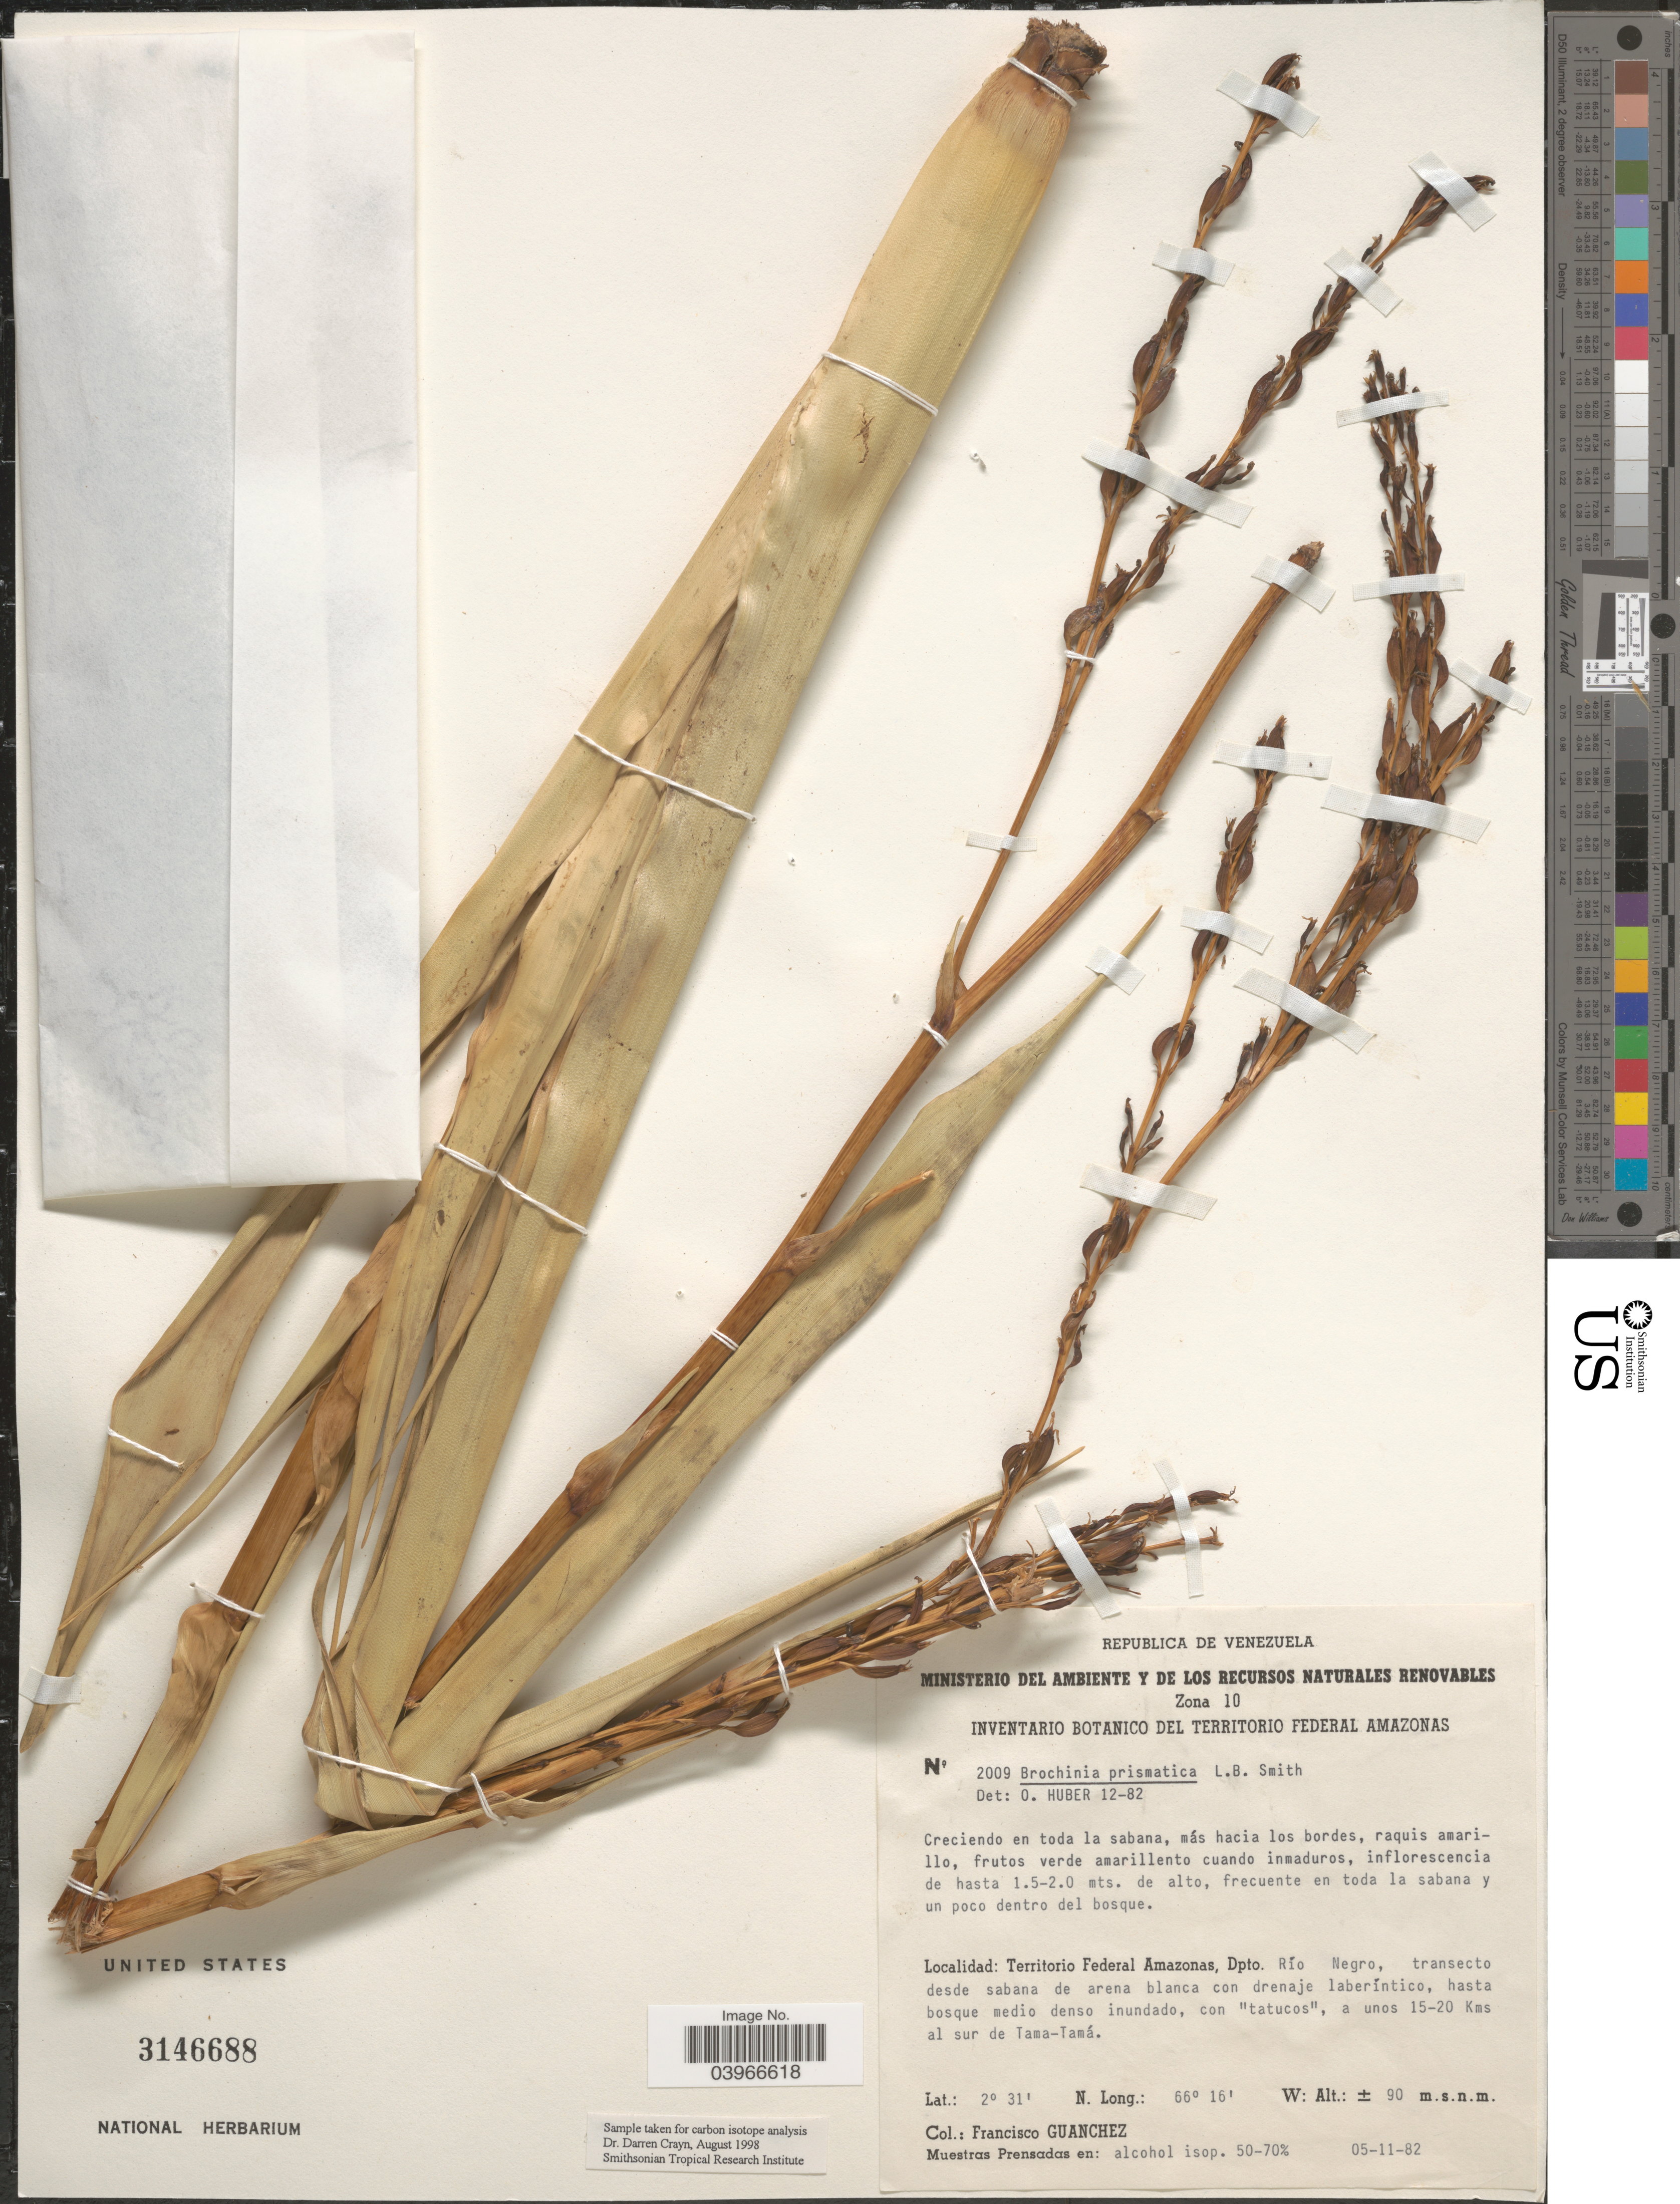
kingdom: Plantae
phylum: Tracheophyta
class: Liliopsida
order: Poales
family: Bromeliaceae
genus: Brocchinia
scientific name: Brocchinia prismatica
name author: L.B. Sm.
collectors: F. Guánchez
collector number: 2009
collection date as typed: Transcribed d/m/y: 5/11/82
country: Venezuela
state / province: Amazonas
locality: Territorio Federal Amazonas, Dpto. Río Negro, transecto desde sabana de arena blanca con drenaje laberíntico, hasta bosque medio denso inundado, con "tatucos", a unos 15-20 Kms al sur de Tama-Tamá.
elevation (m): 90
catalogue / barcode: US 3146688